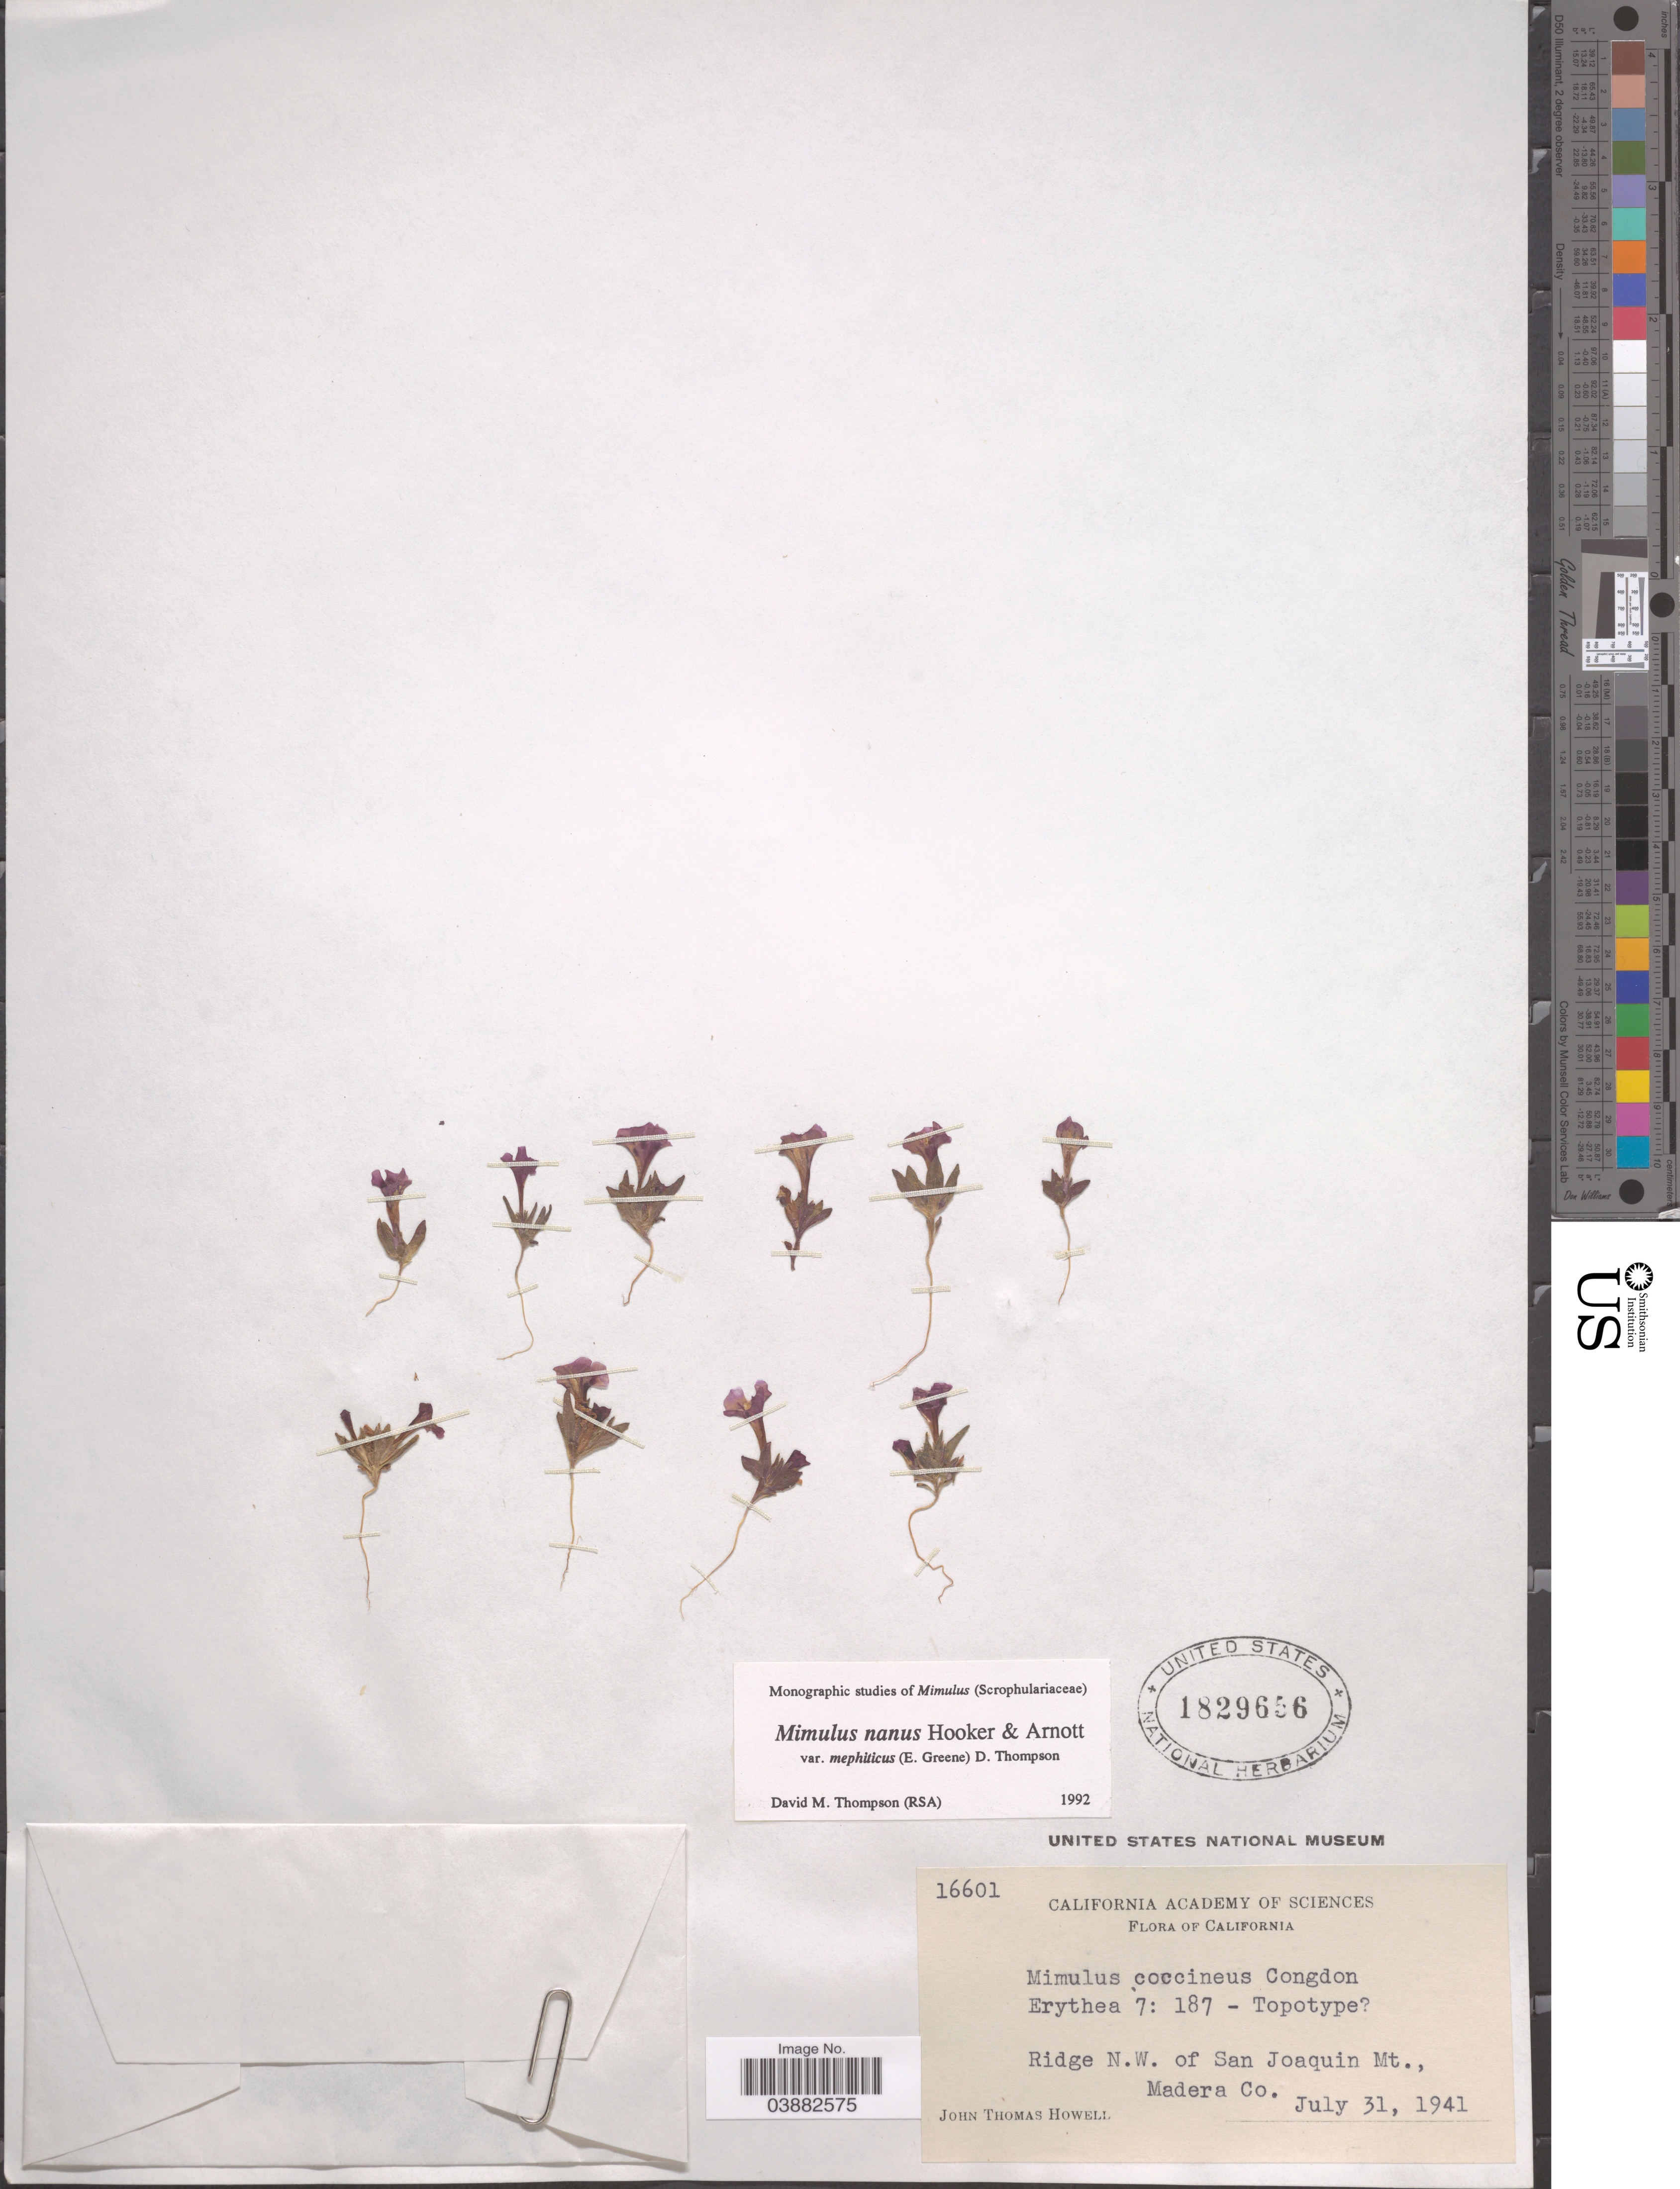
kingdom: Plantae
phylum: Tracheophyta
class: Magnoliopsida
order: Lamiales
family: Phrymaceae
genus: Mimulus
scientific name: Mimulus nanus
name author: Hook. & Arn.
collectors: J. T. Howell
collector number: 16601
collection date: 1941-07-31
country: United States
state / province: California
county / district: Madera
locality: Ridge N.W. of San Joaquin Mt., Madera Co.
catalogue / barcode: US 1829656